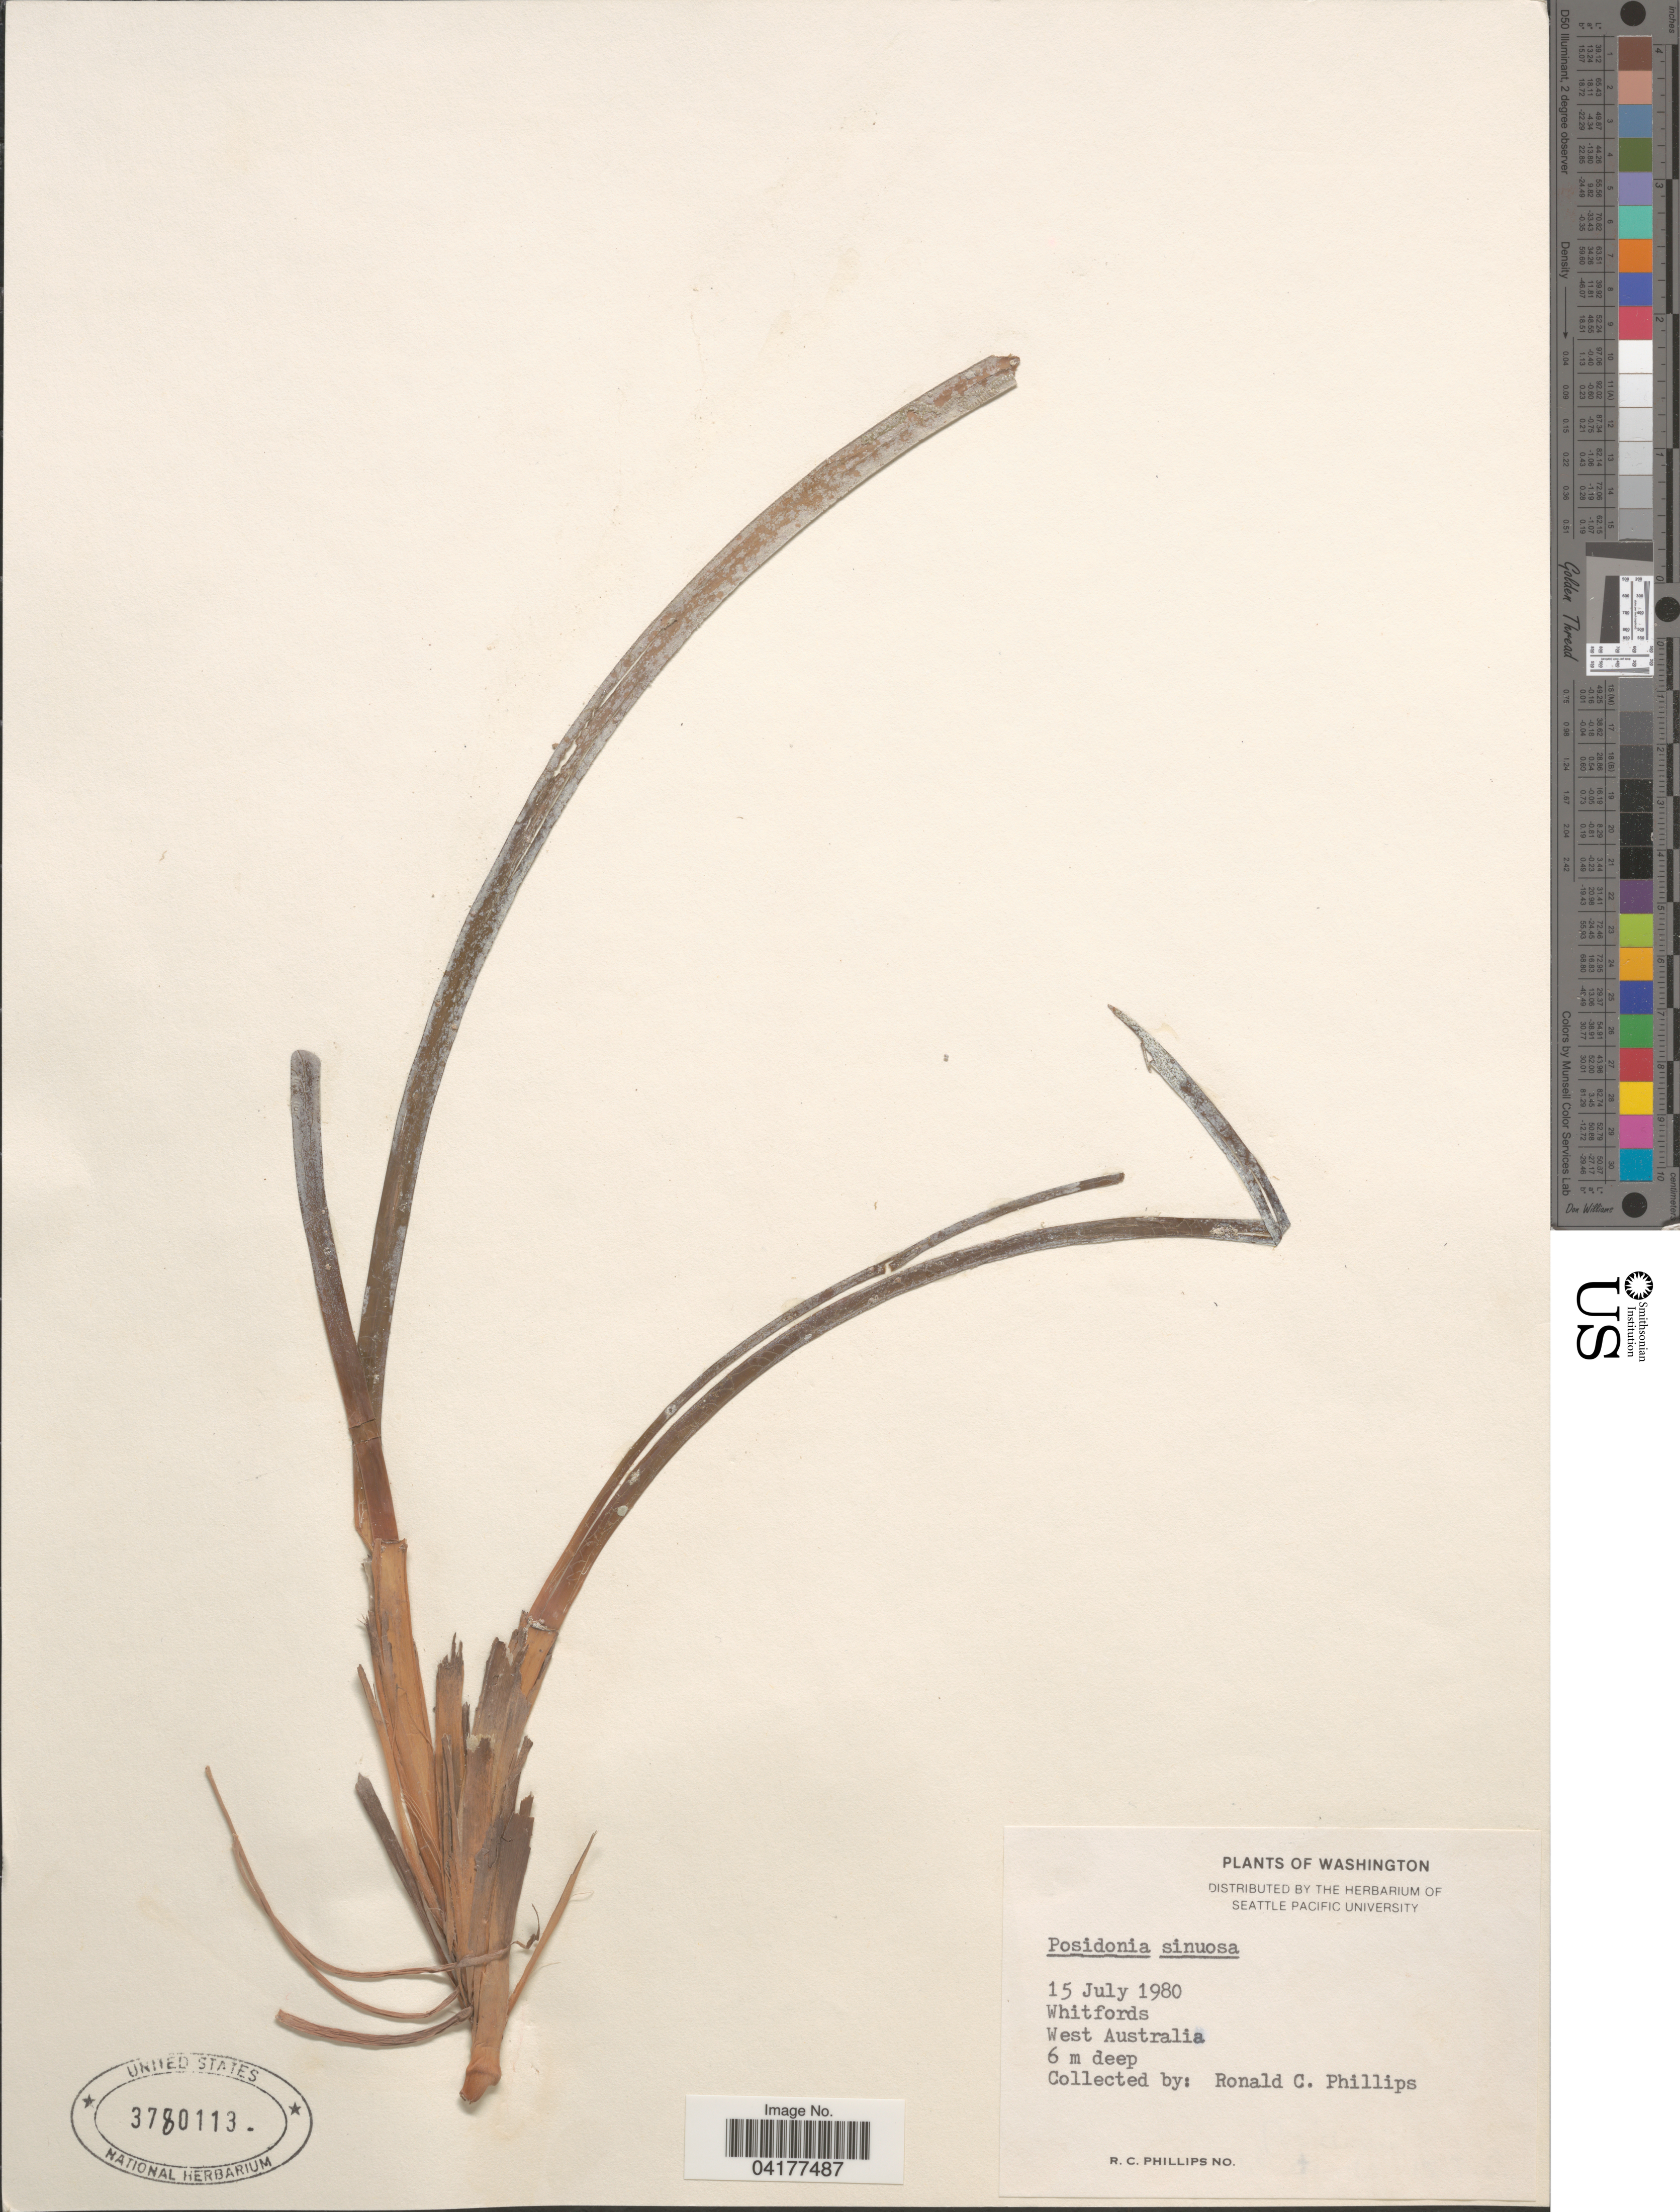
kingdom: Plantae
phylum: Tracheophyta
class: Liliopsida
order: Alismatales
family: Posidoniaceae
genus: Posidonia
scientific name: Posidonia sinuosa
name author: Cambridge & J. Kuo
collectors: R. C. Phillips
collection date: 1980-07-15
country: Australia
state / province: Western Australia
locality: Whitfords. West Australia.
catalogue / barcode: US 3780113